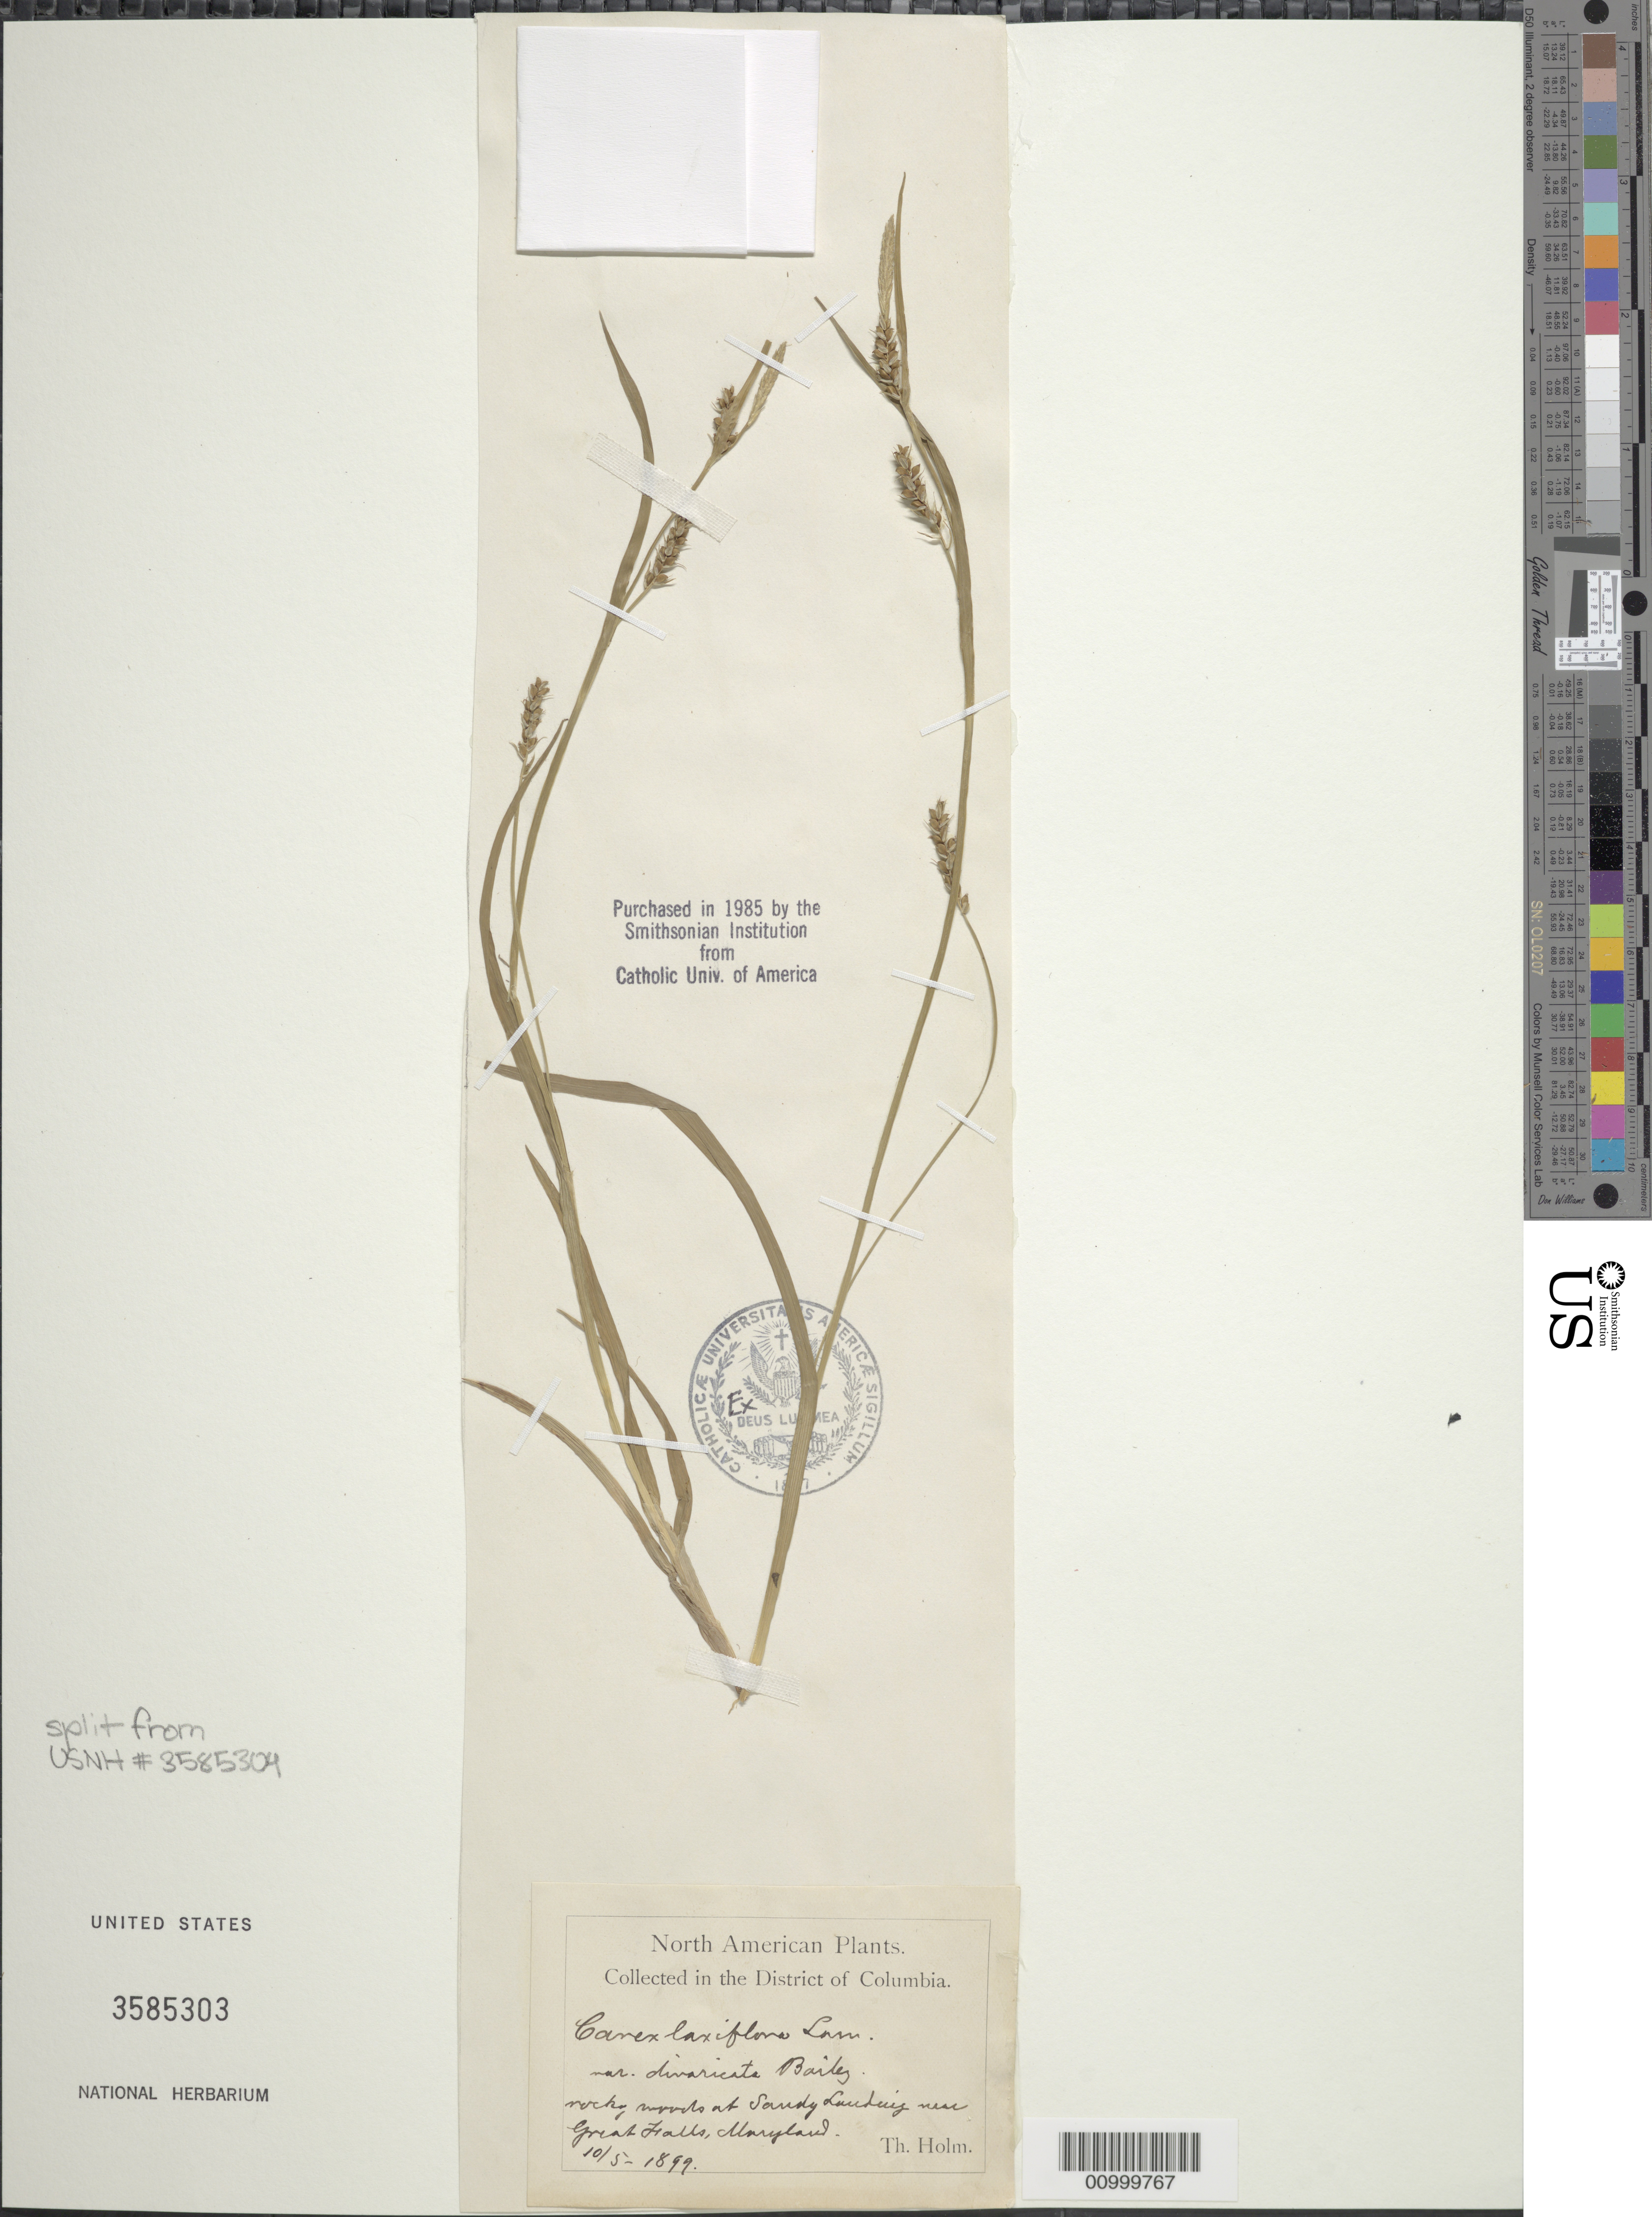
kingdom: Plantae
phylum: Tracheophyta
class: Liliopsida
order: Poales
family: Cyperaceae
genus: Carex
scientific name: Carex laxiflora var. divaricata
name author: L.H. Bailey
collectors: T. Holm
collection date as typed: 05 Oct 1899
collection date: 1899-10-05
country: United States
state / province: Maryland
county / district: Montgomery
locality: Sandy Landing near Great Falls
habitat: rocky woods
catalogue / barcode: US 3585303